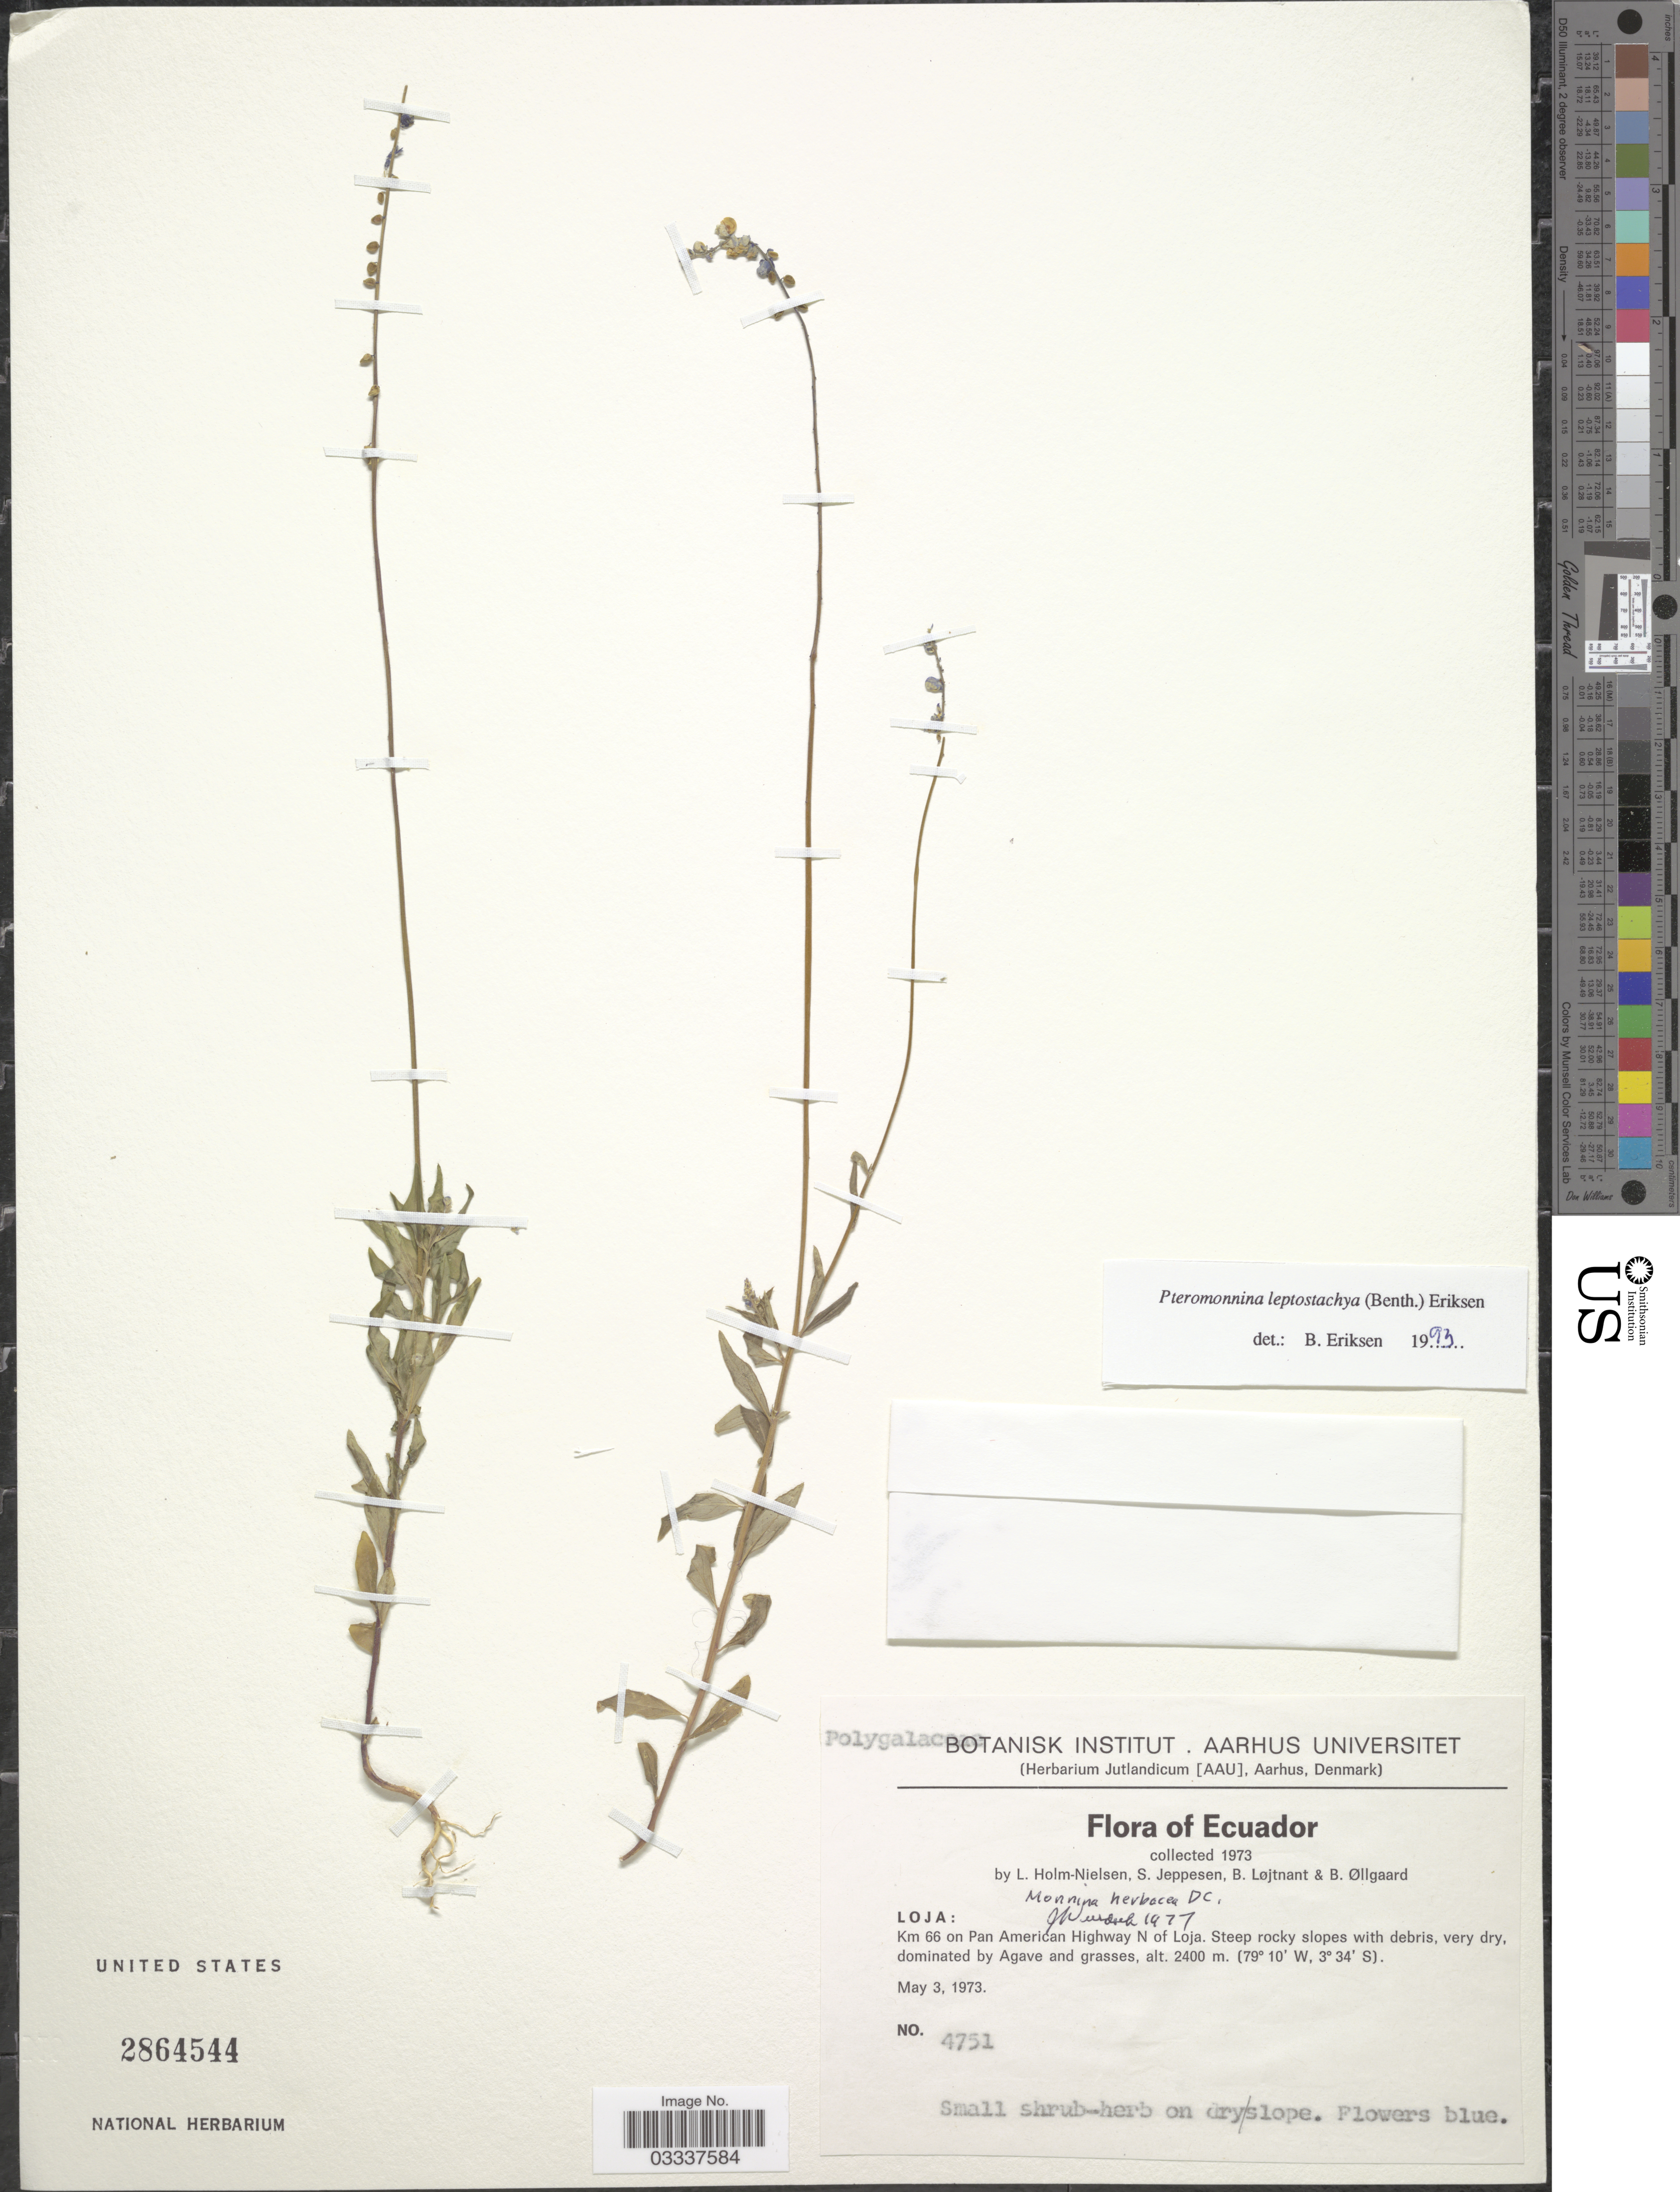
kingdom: Plantae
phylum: Tracheophyta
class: Magnoliopsida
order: Fabales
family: Polygalaceae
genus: Monnina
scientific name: Monnina leptostachya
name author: Benth.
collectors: L. Holm-Nielsen, S. Jeppesen, B. Löjtnant & B. Øllgaard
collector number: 4751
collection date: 1973-05-03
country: Ecuador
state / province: Loja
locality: Km 66 on Pan American Highway N of Loja.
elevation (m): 2400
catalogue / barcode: US 2864544